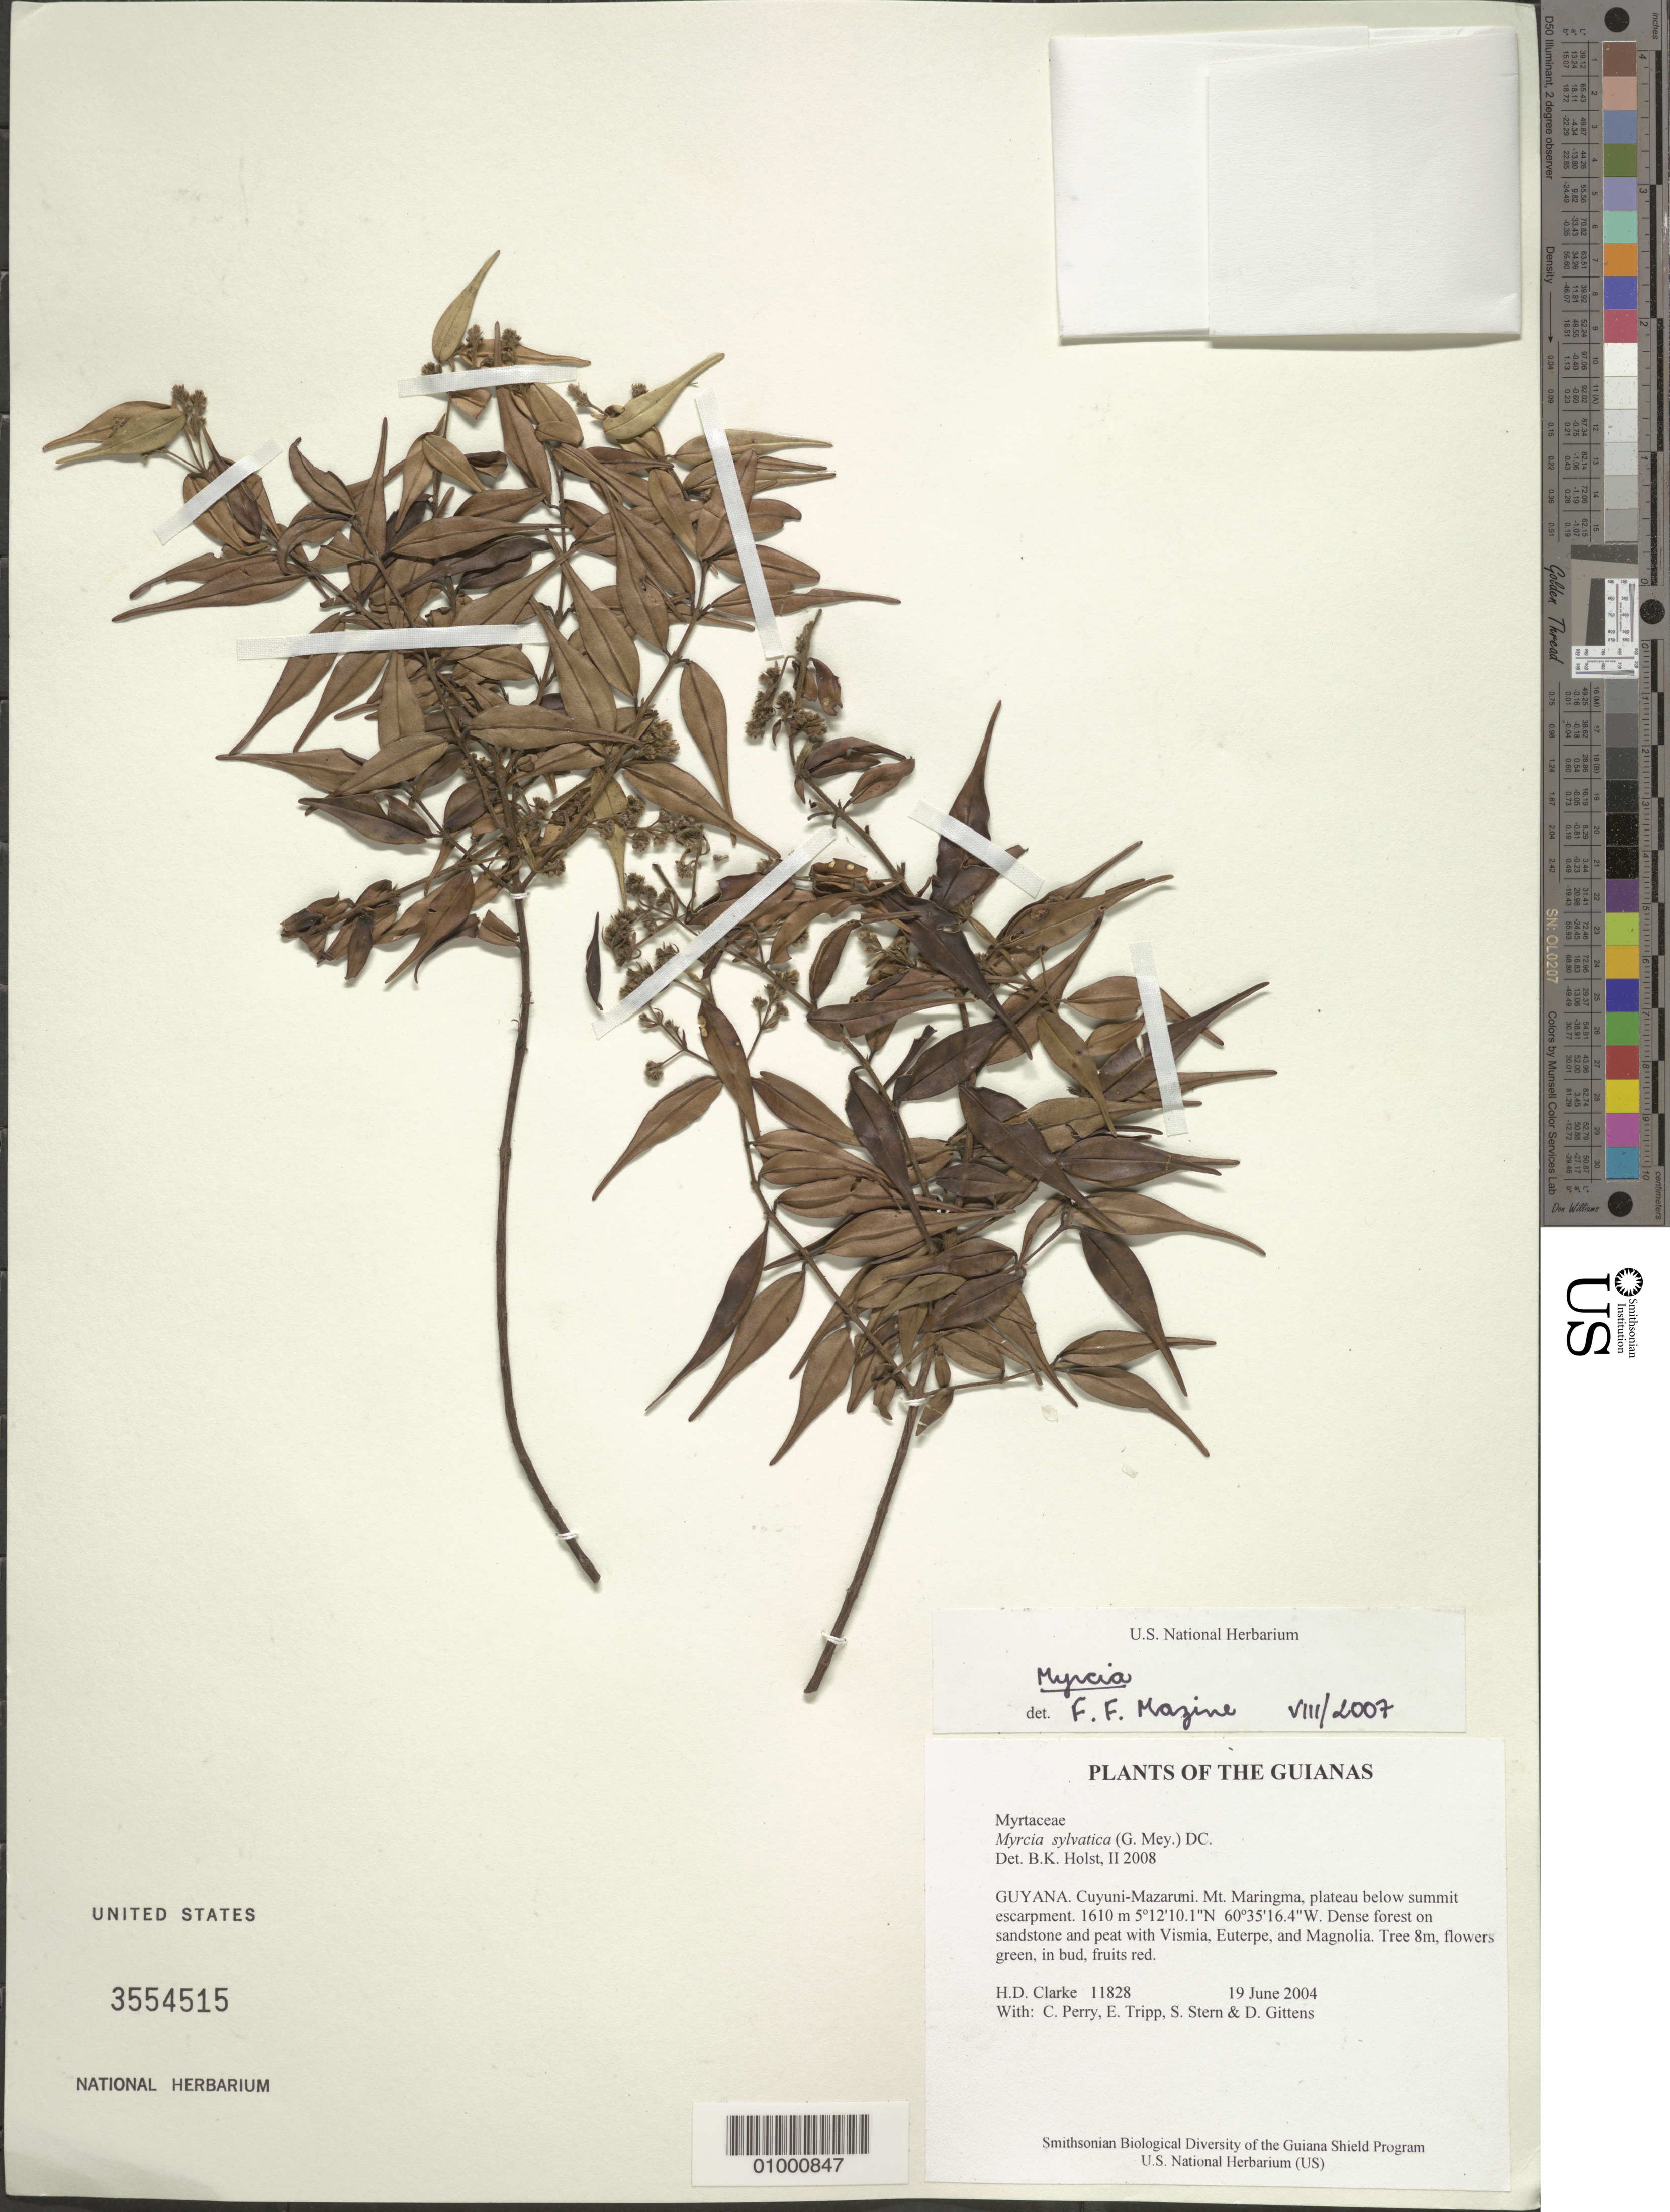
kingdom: Plantae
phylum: Tracheophyta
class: Magnoliopsida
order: Myrtales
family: Myrtaceae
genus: Myrcia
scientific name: Myrcia sylvatica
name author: (G. Mey.) DC.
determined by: Holst, Bruce K.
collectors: H. D. Clarke, C. Perry, E. Tripp, S. R. Stern & D. Gittens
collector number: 11828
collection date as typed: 19 June 2004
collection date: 2004-06-19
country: Guyana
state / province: Cuyuni-Mazaruni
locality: Mt. Maringma, plateau below summit escarpment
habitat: Dense forest on sandstone and peat with Vismia, Euterpe, and Magnolia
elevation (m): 1610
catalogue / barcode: US 3554515